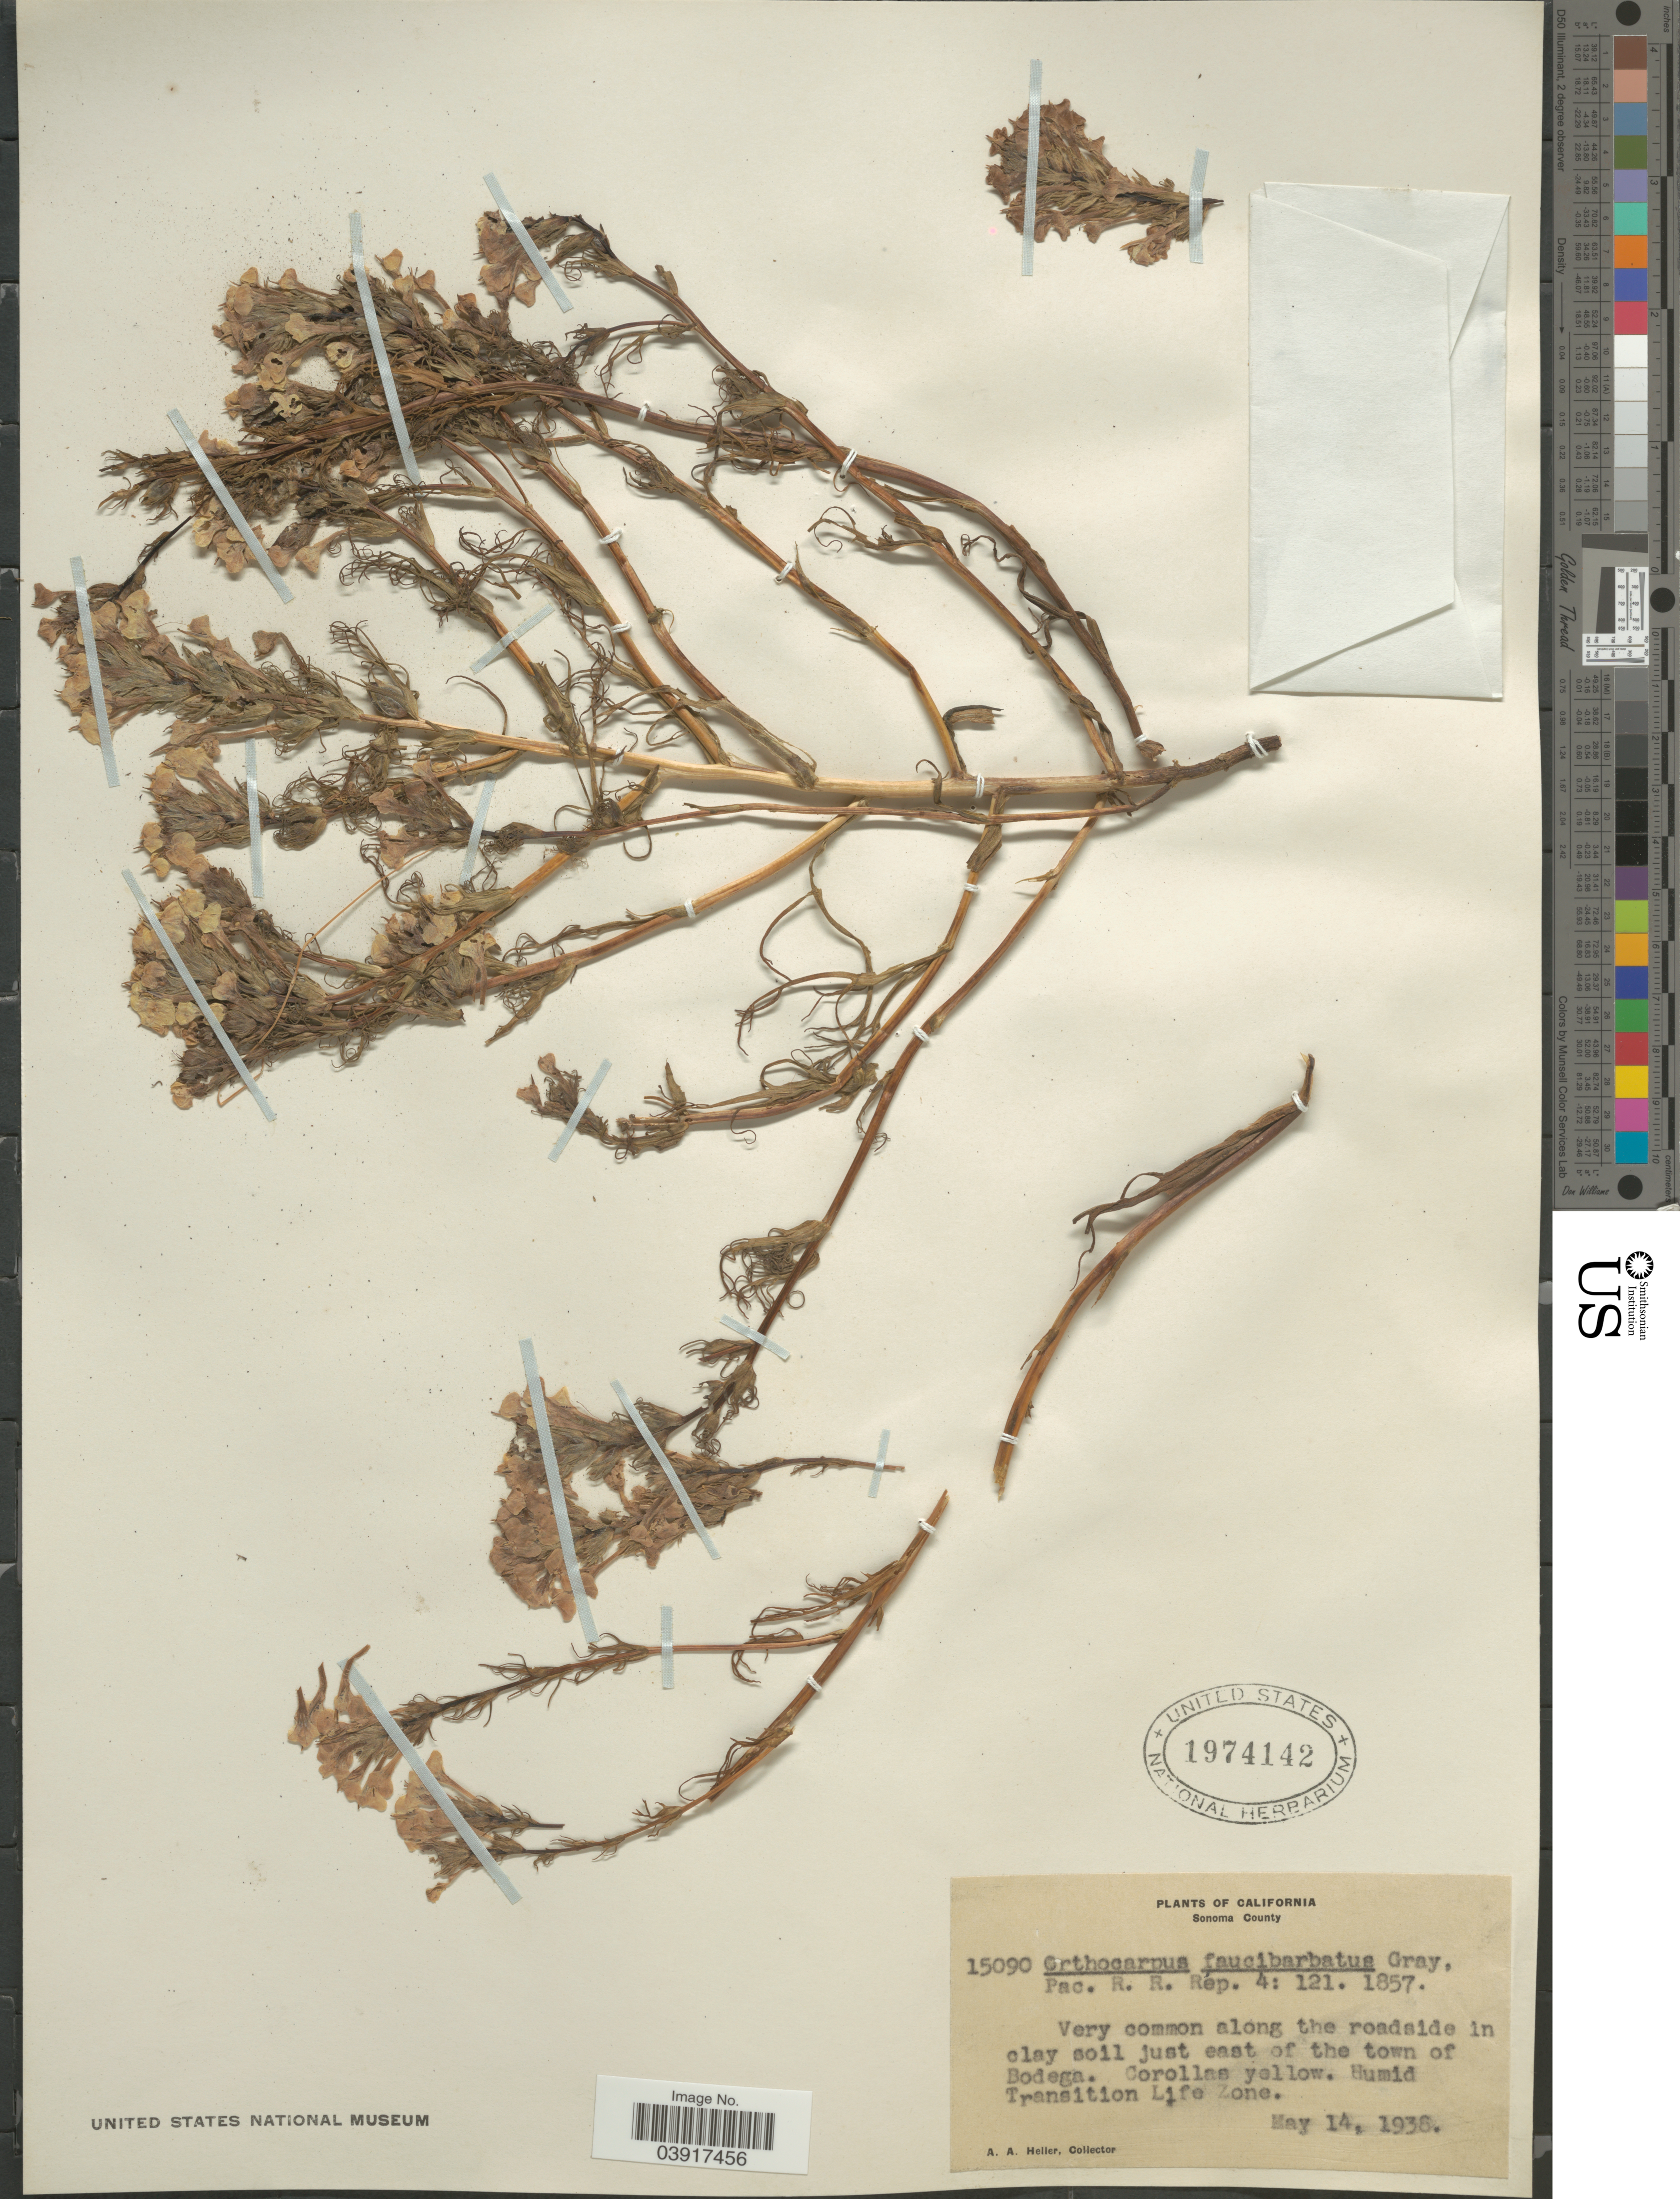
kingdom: Plantae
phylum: Tracheophyta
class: Magnoliopsida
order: Lamiales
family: Orobanchaceae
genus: Orthocarpus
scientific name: Orthocarpus faucibarbatus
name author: A. Gray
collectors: A. A. Heller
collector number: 15090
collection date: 1938-05-14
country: United States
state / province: California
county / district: Sonoma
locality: Sonoma County. Just east of the town of Bodega. Humid Transition Life Zone.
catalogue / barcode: US 1974142